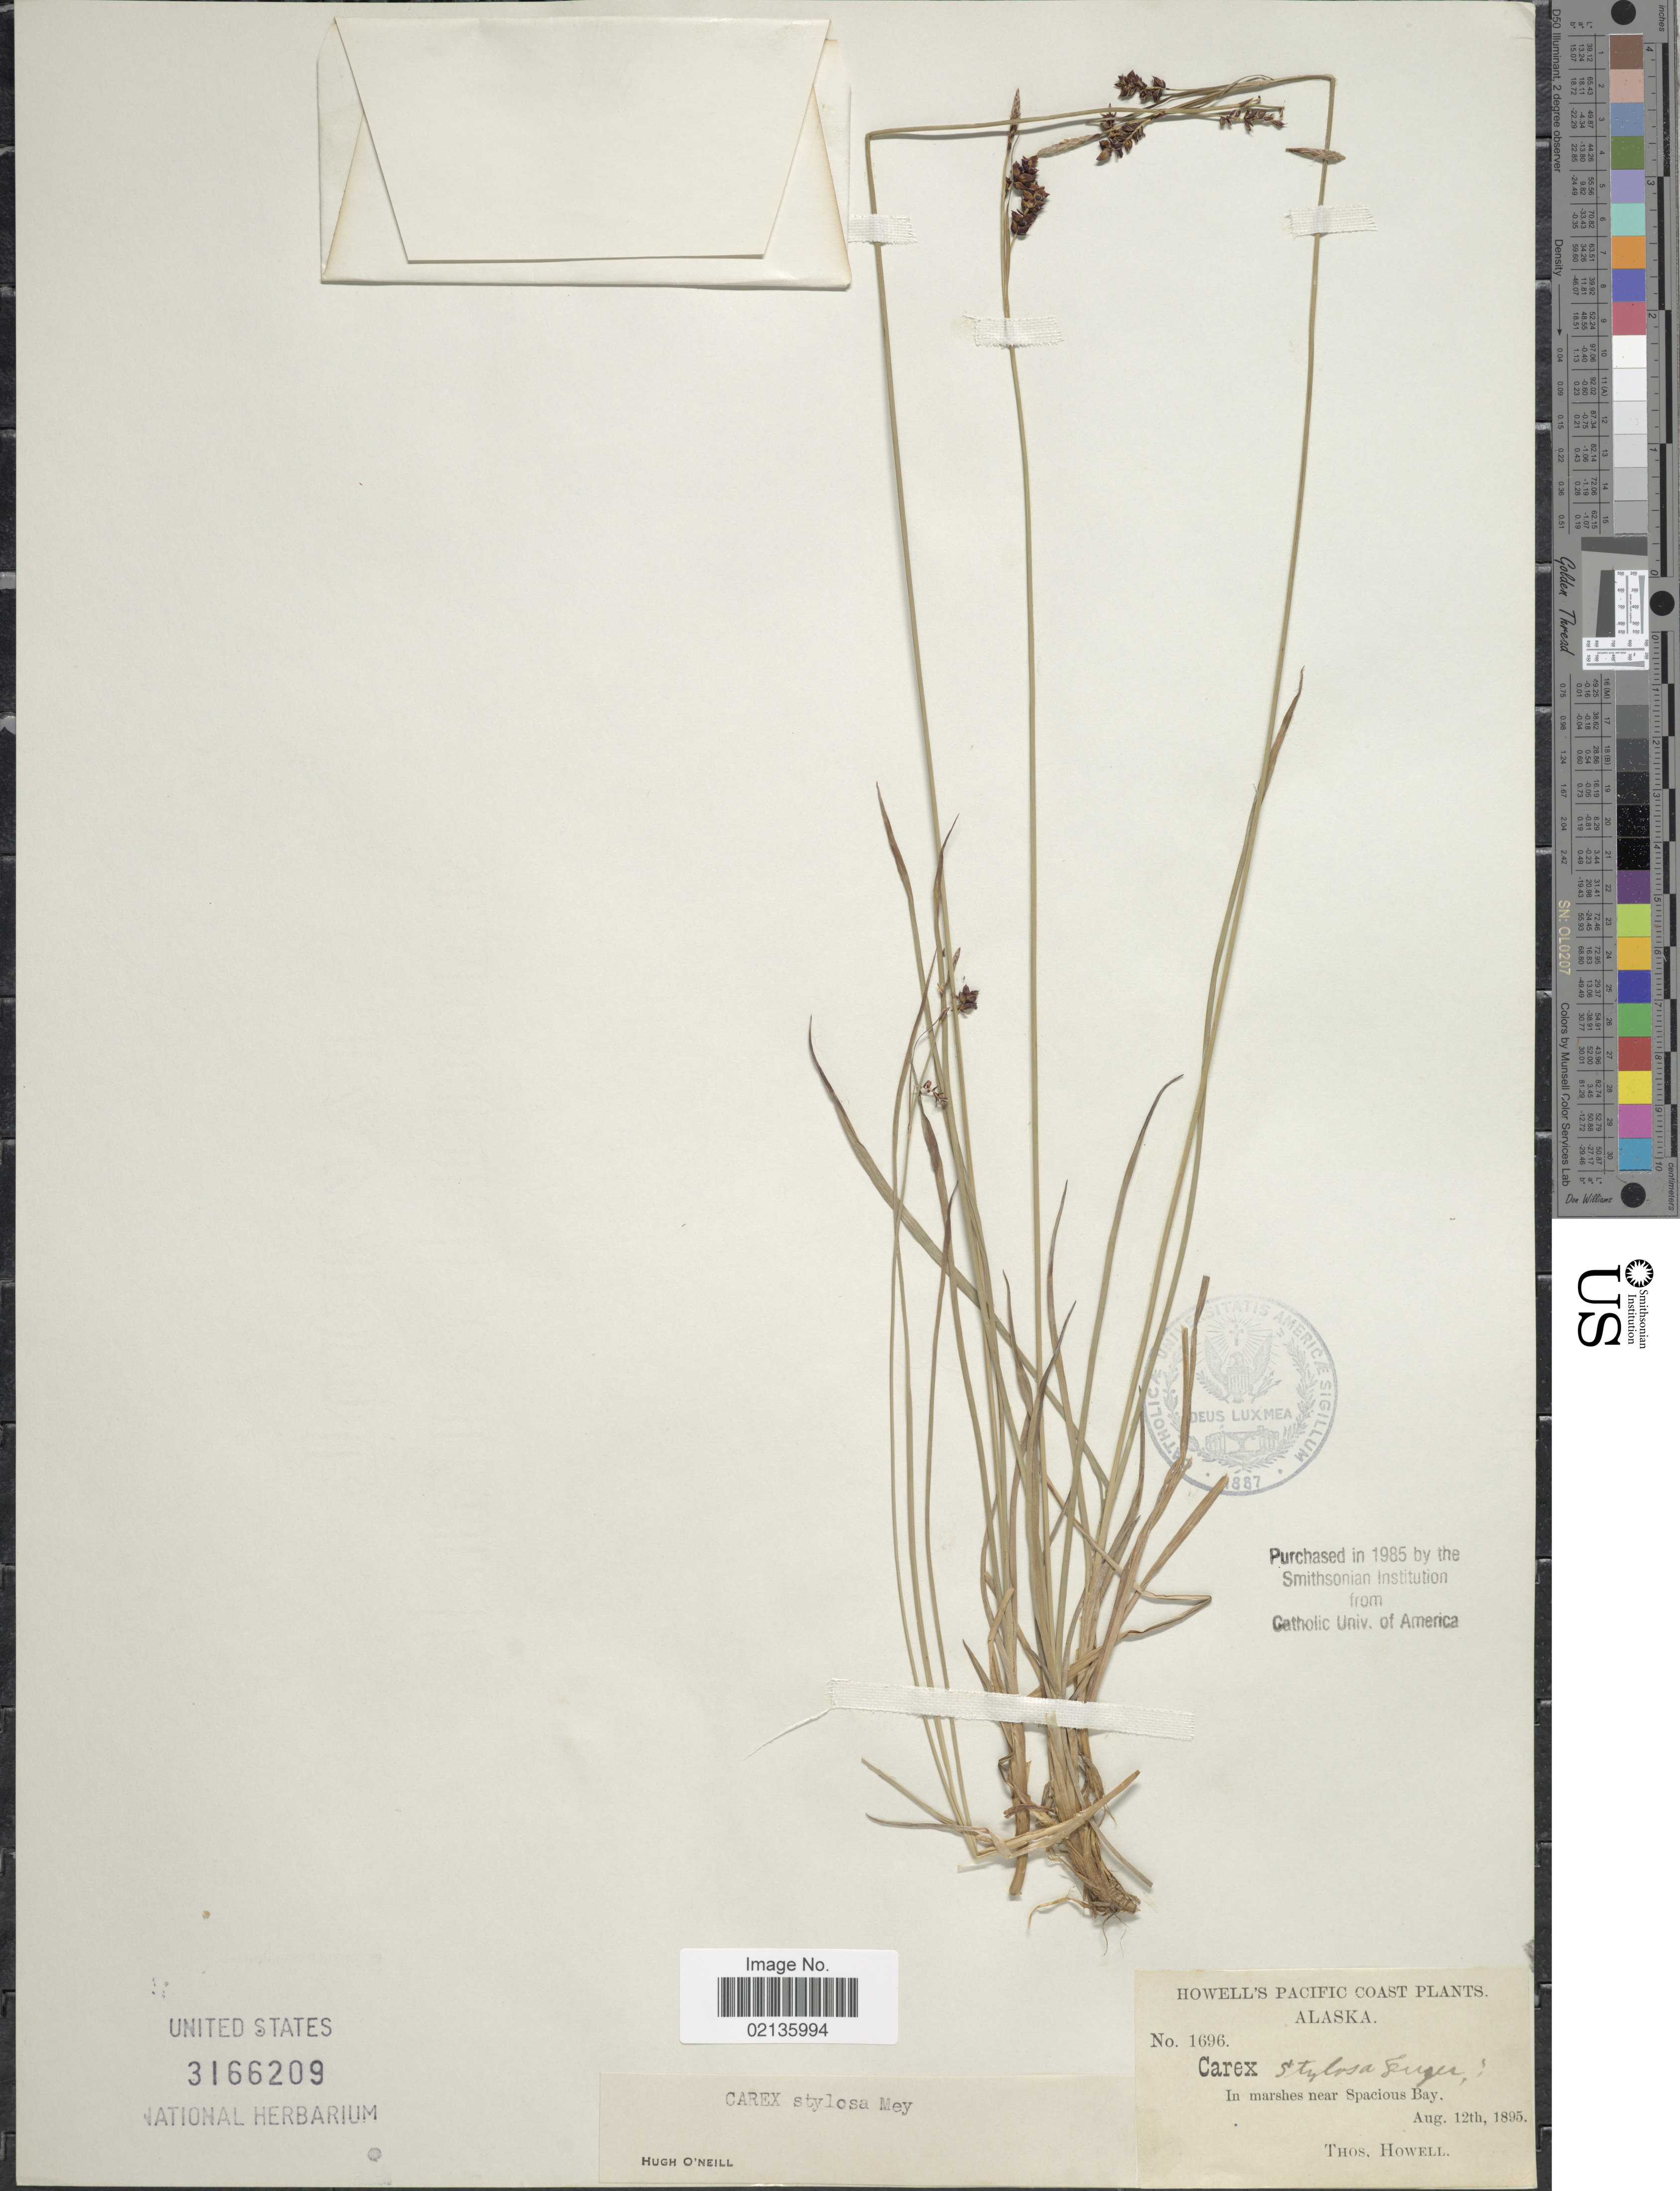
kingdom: Plantae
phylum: Tracheophyta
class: Liliopsida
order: Poales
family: Cyperaceae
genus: Carex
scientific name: Carex stylosa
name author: C.A. Mey.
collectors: T. Howell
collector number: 1696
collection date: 1895-08-12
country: United States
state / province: Alaska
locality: Pacific Coast, In marshes near Spacious Bay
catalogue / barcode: US 3166209